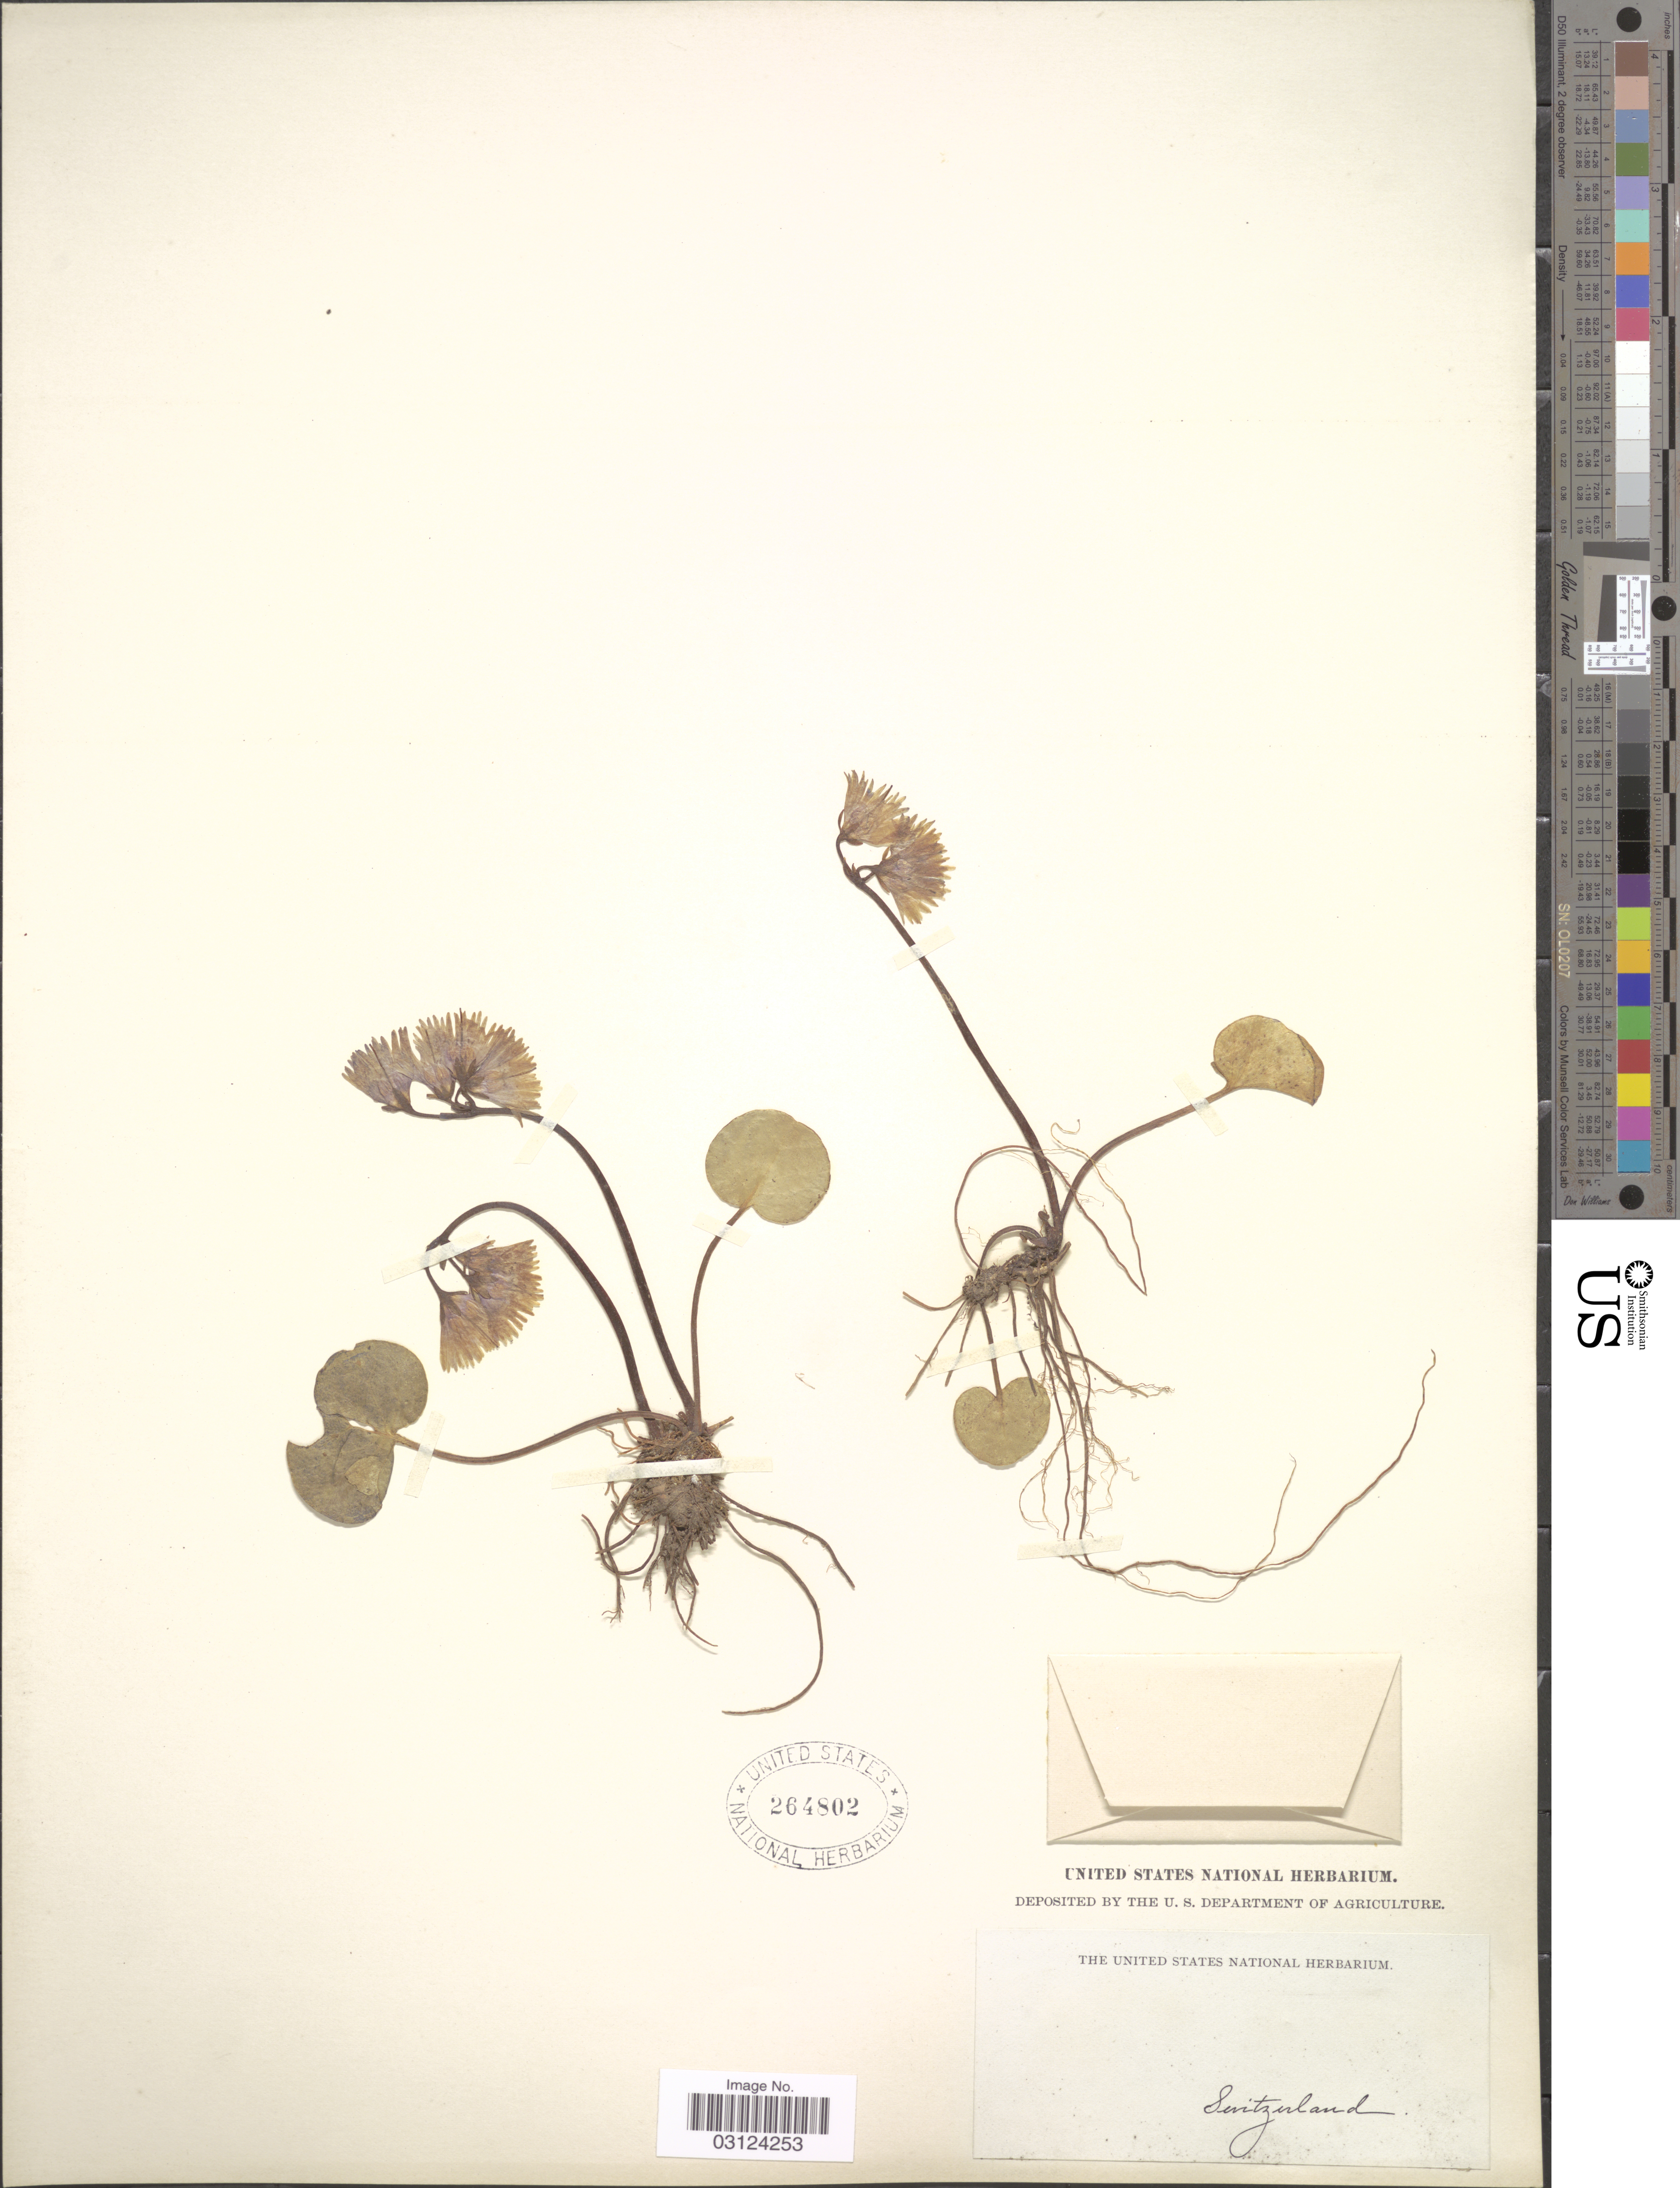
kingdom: Plantae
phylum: Tracheophyta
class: Magnoliopsida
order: Ericales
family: Primulaceae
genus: Soldanella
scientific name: Soldanella sp.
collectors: ex herb. United States National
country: Switzerland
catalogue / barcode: US 264802